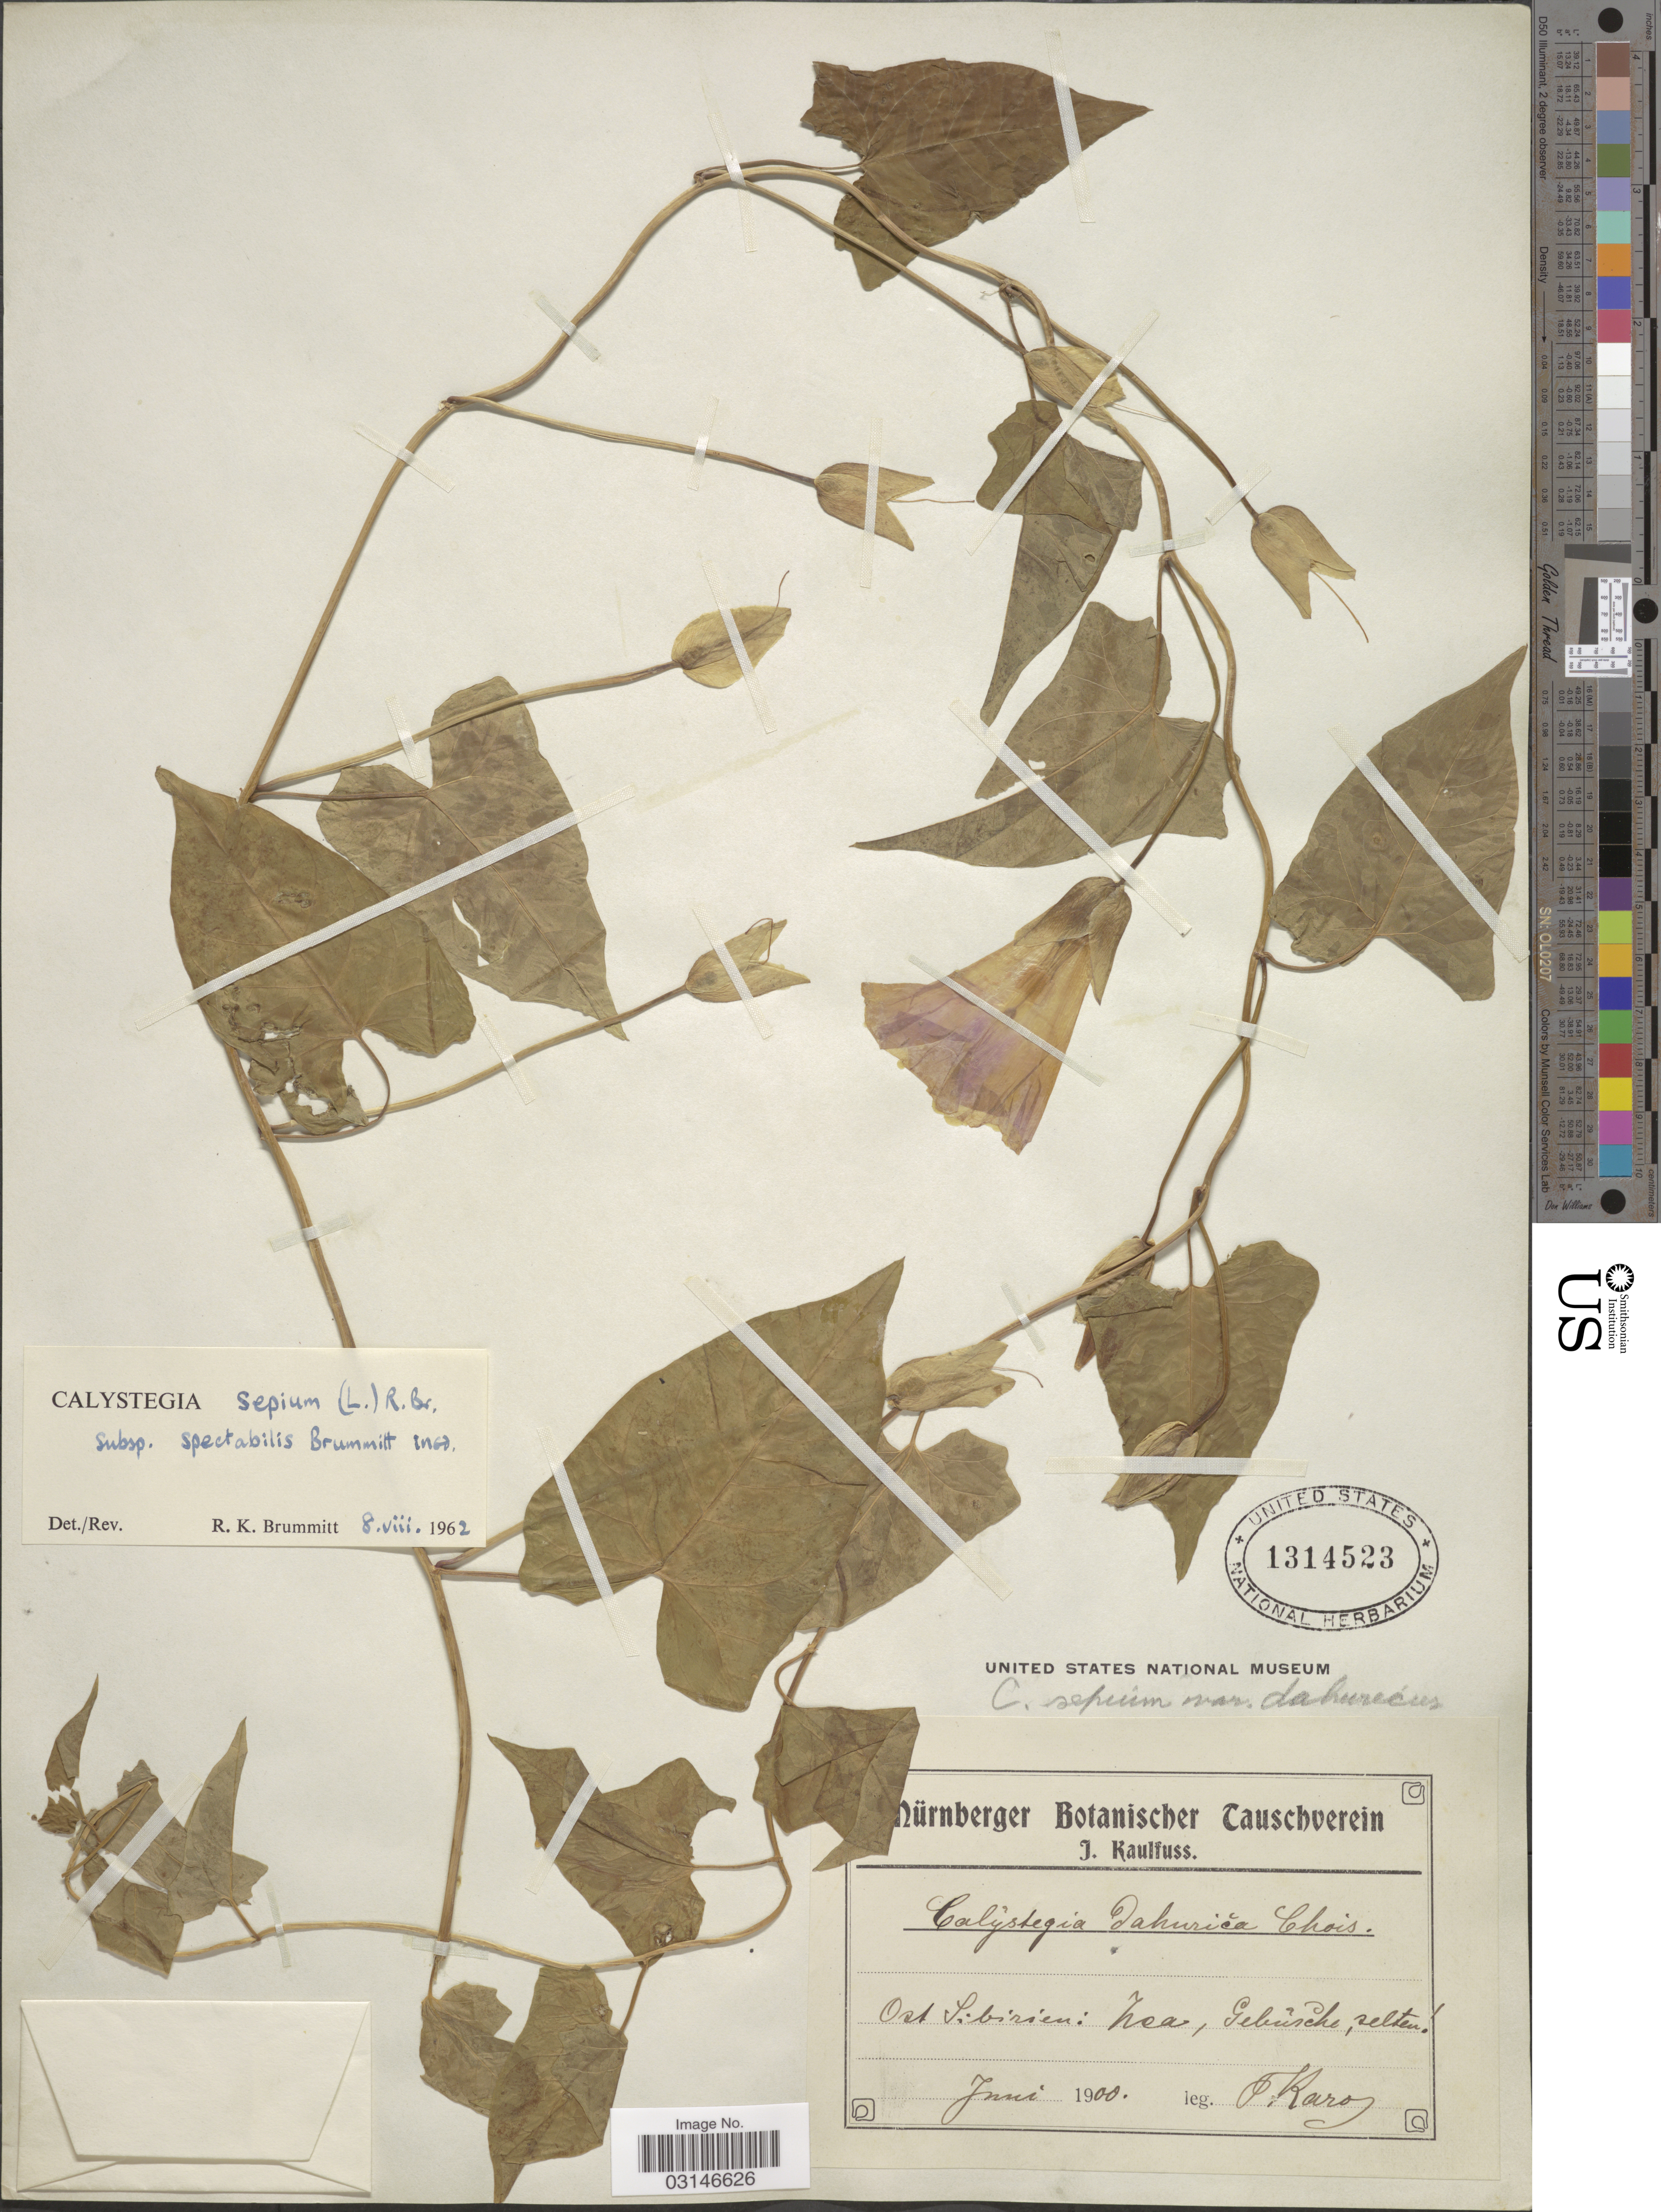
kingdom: Plantae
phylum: Tracheophyta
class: Magnoliopsida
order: Solanales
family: Convolvulaceae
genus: Calystegia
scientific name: Calystegia sepium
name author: (L.) R. Br.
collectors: F. Karo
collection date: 1900-06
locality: Ost Sibirien: Zea [interpreted].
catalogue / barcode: US 1314523